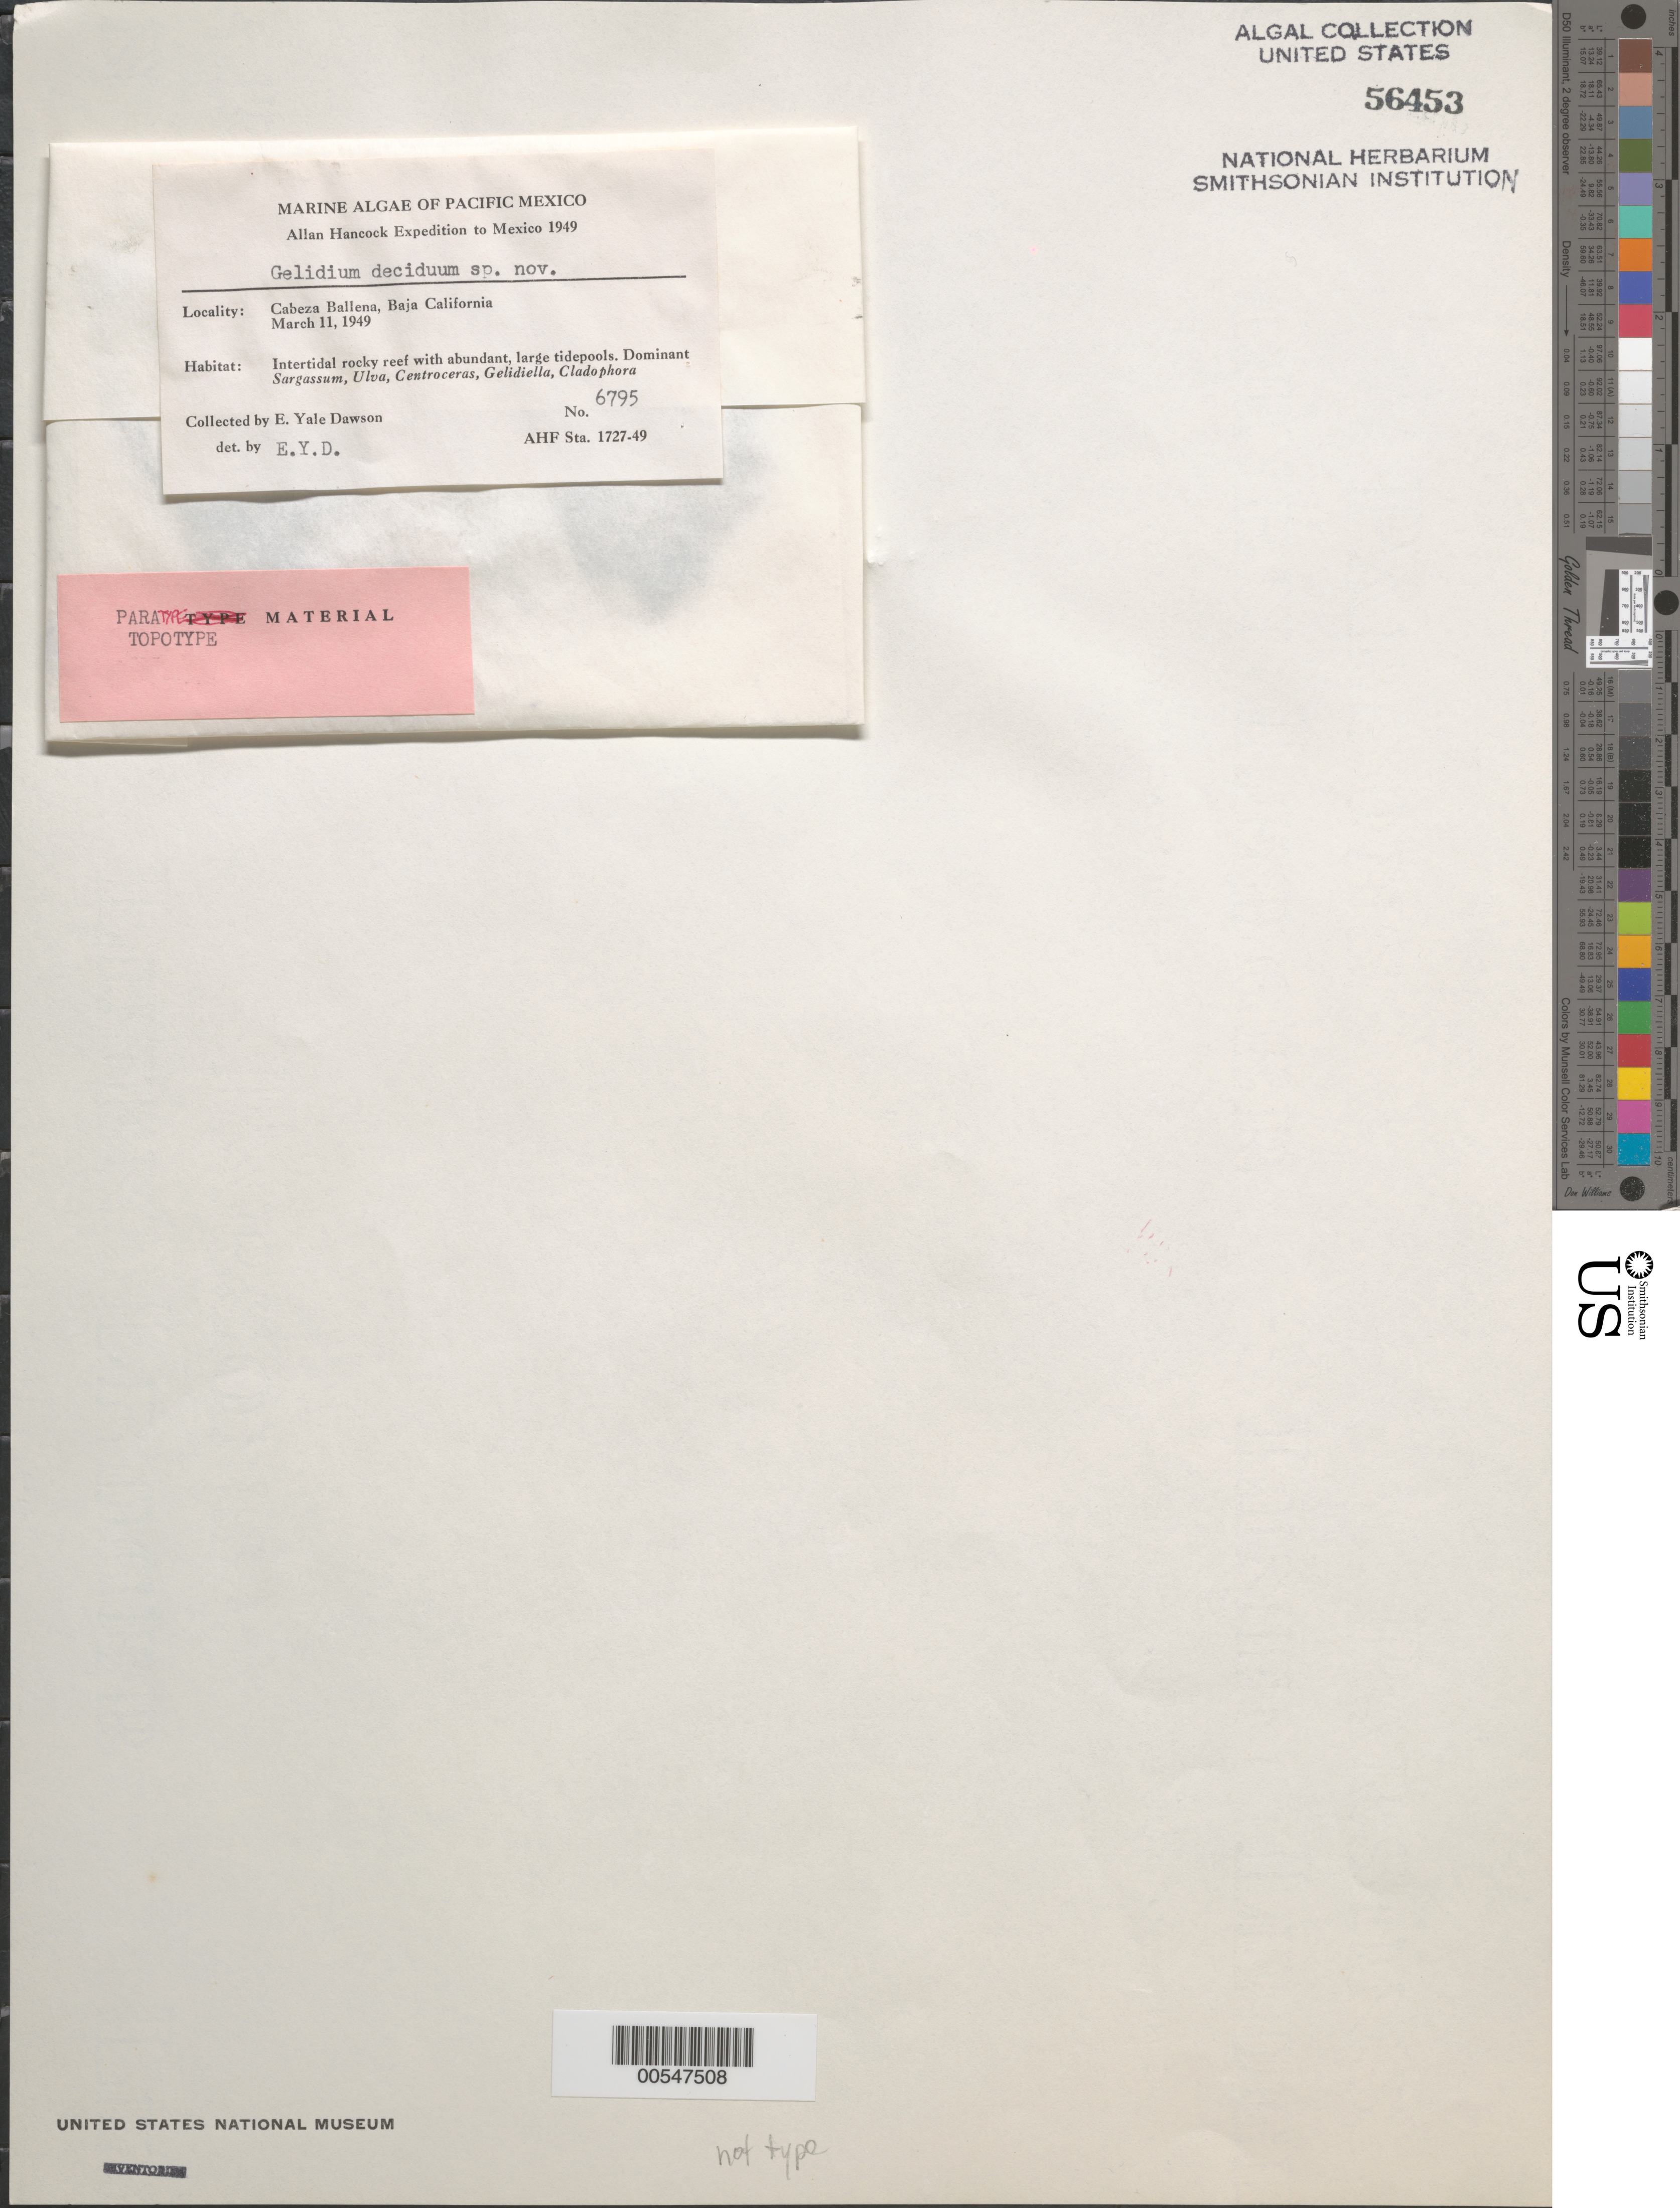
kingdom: Plantae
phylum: Rhodophyta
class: Florideophyceae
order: Gelidiales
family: Gelidiaceae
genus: Gelidium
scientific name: Gelidium deciduum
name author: E.Y. Dawson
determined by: Dawson, E. Y.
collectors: E. Y. Dawson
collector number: EYD 6795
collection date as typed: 11 Mar 1949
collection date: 1949-03-11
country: Mexico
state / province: Baja California Sur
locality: Cabeza Ballena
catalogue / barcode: US 56453